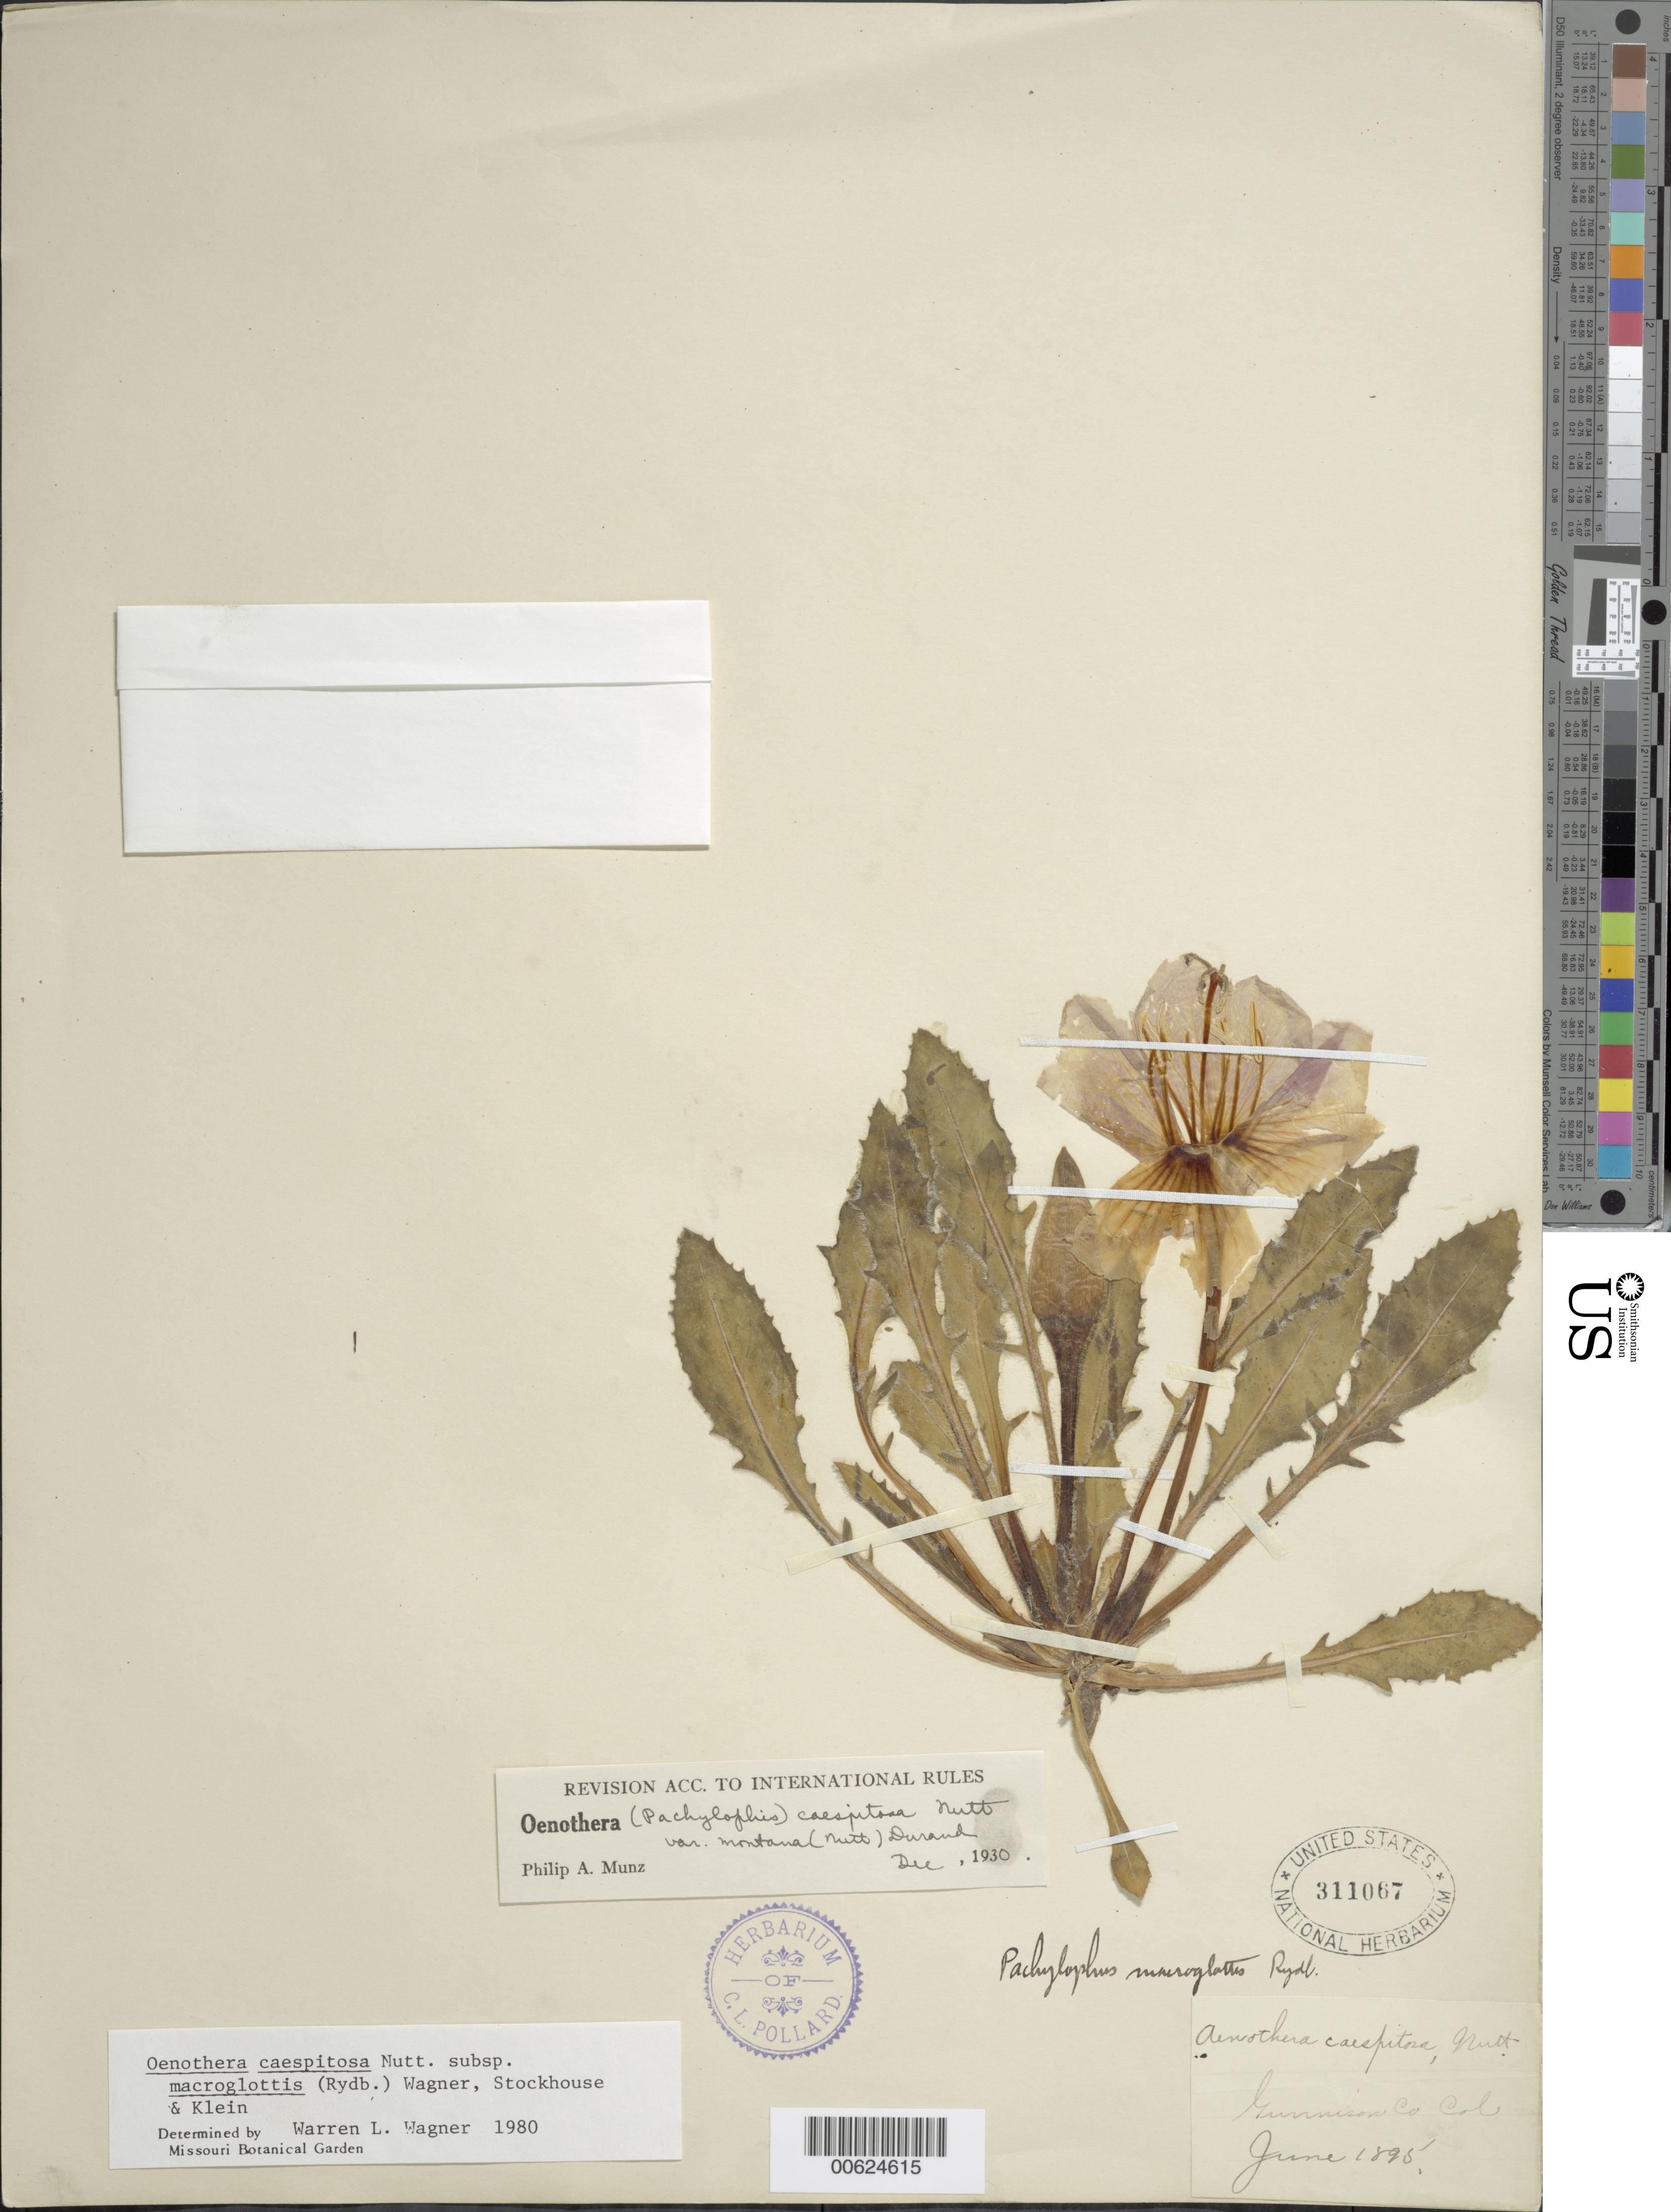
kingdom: Plantae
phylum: Tracheophyta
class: Magnoliopsida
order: Myrtales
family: Onagraceae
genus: Oenothera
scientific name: Oenothera cespitosa subsp. macroglottis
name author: (Rydb.) W.L. Wagner et al.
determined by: Wagner, W. L., (BOT), Smithsonian Institution - National Museum of Natural History (UNITED STATES)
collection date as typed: Jun 1895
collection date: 1895-06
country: United States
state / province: Colorado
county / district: Gunnison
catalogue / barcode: US 311067